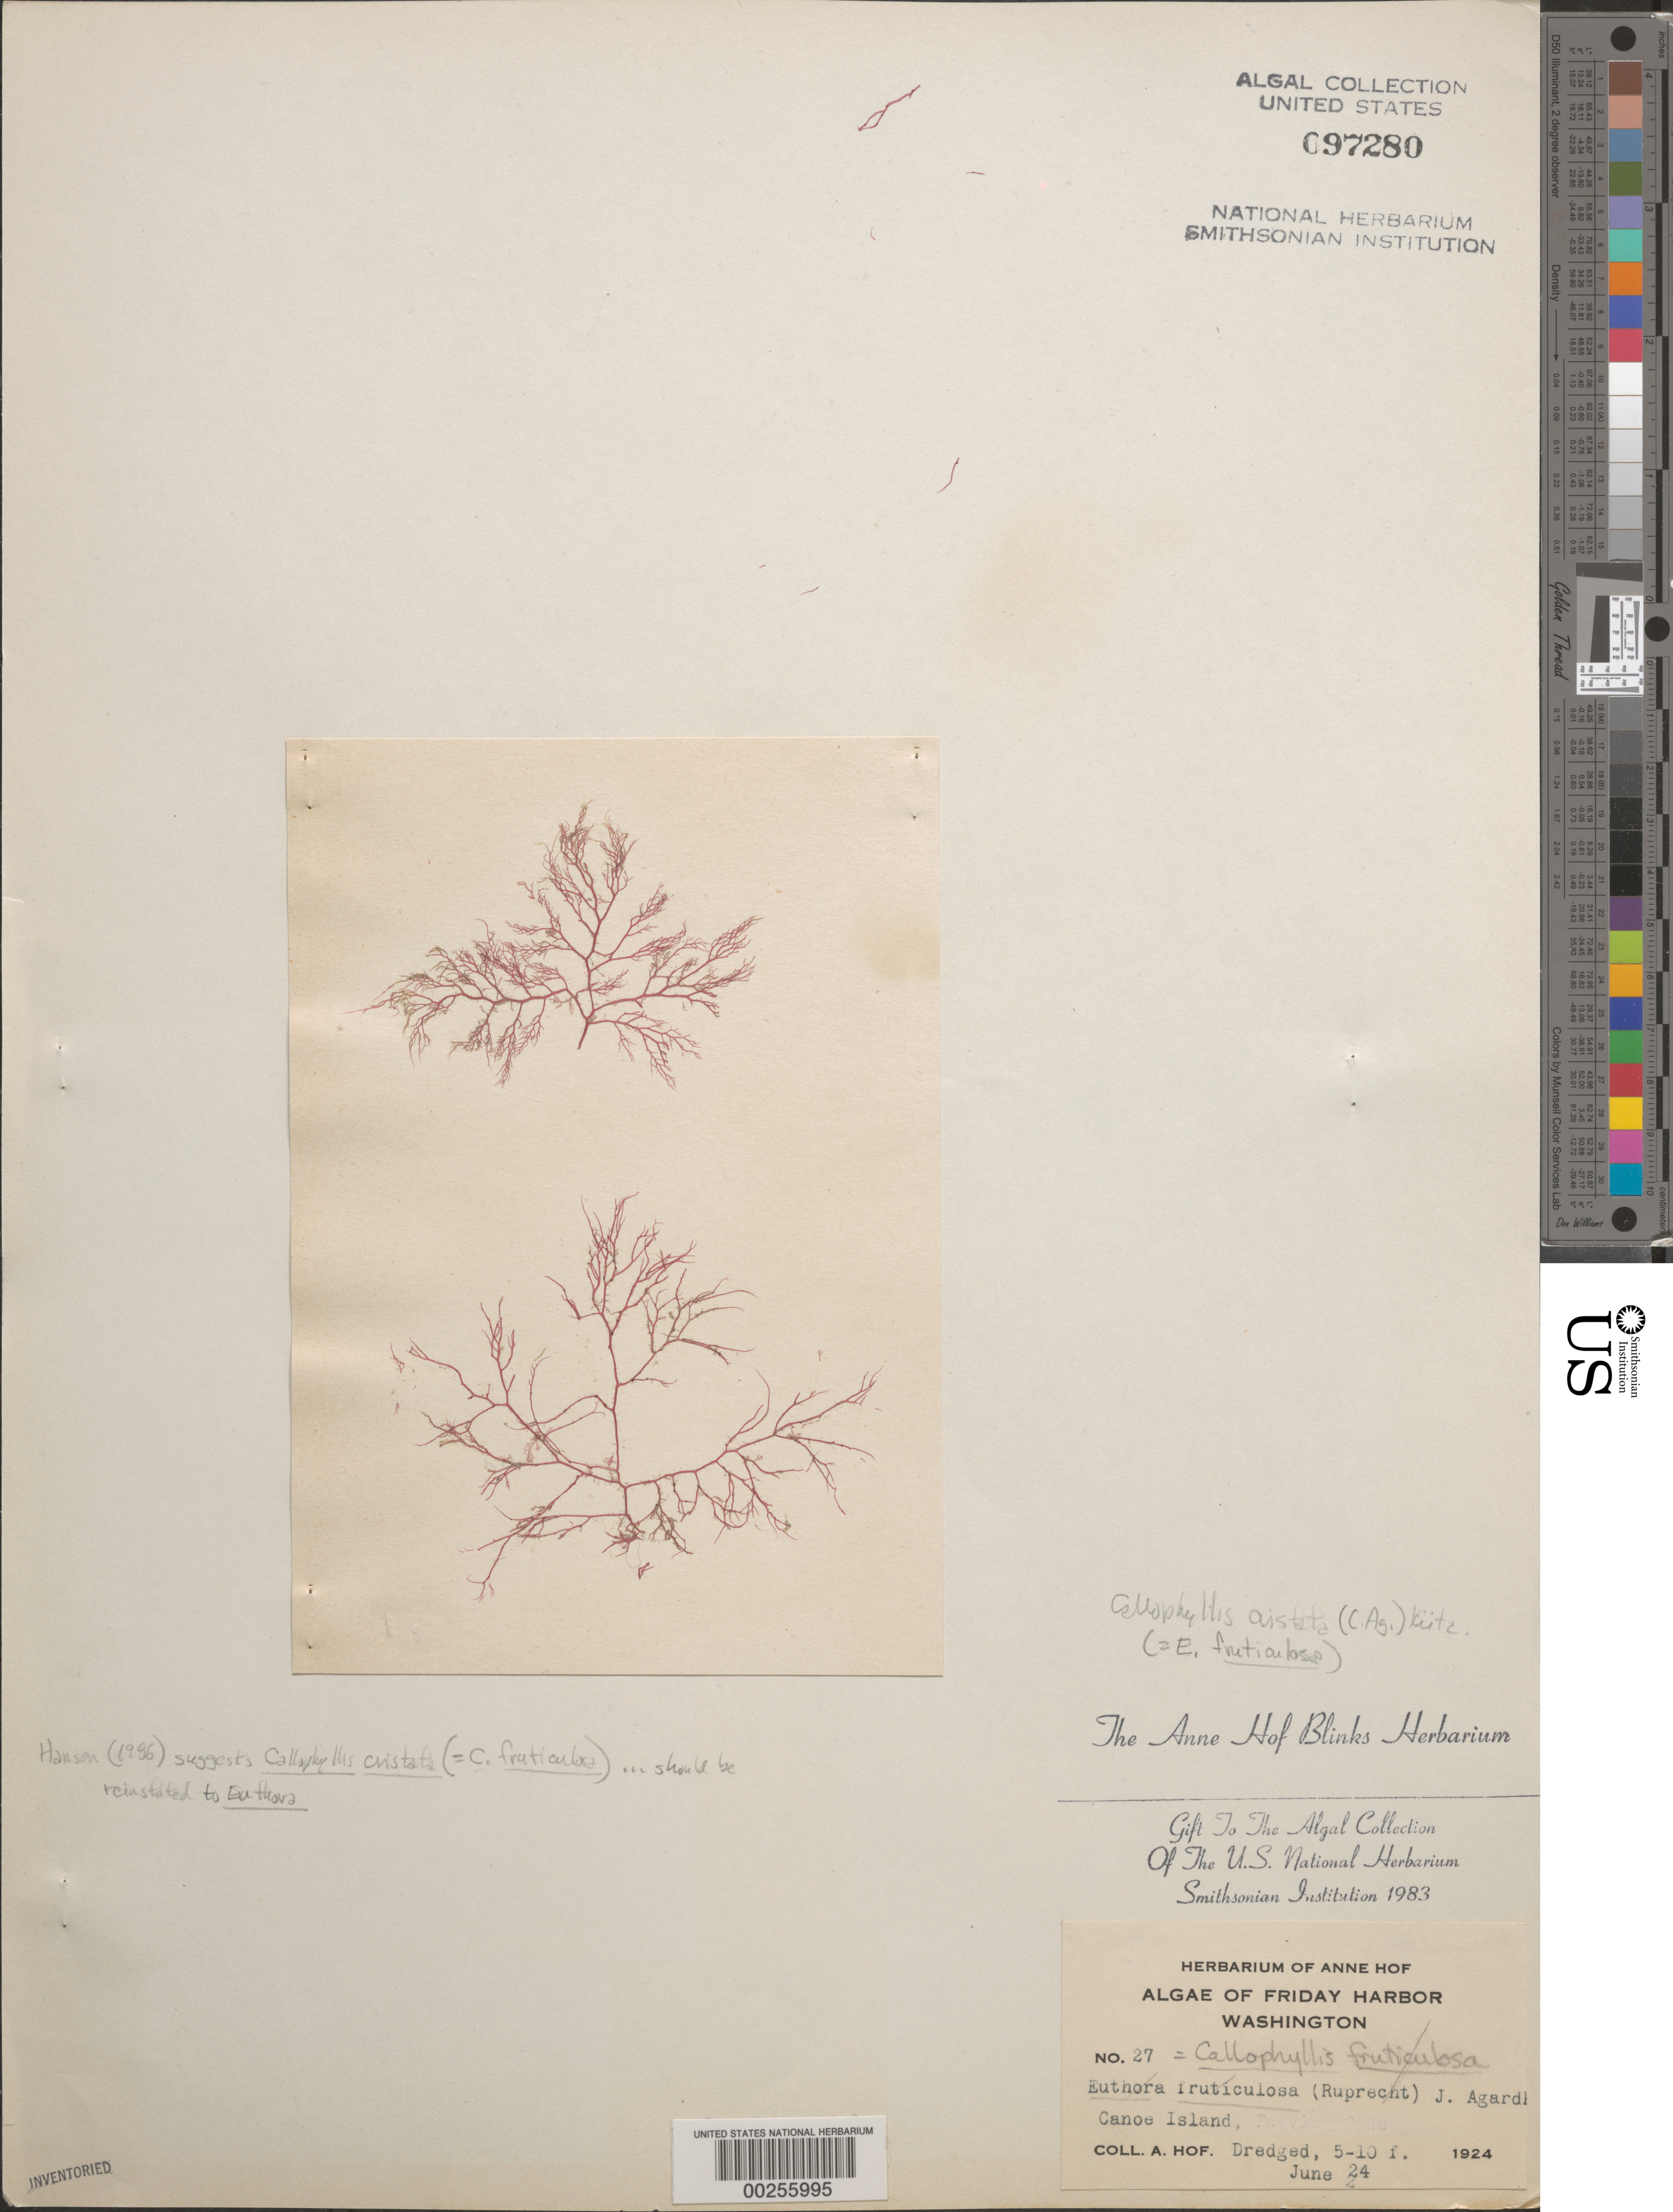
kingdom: Plantae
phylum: Rhodophyta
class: Florideophyceae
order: Gigartinales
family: Kallymeniaceae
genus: Euthora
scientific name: Euthora cristata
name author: (C. Agardh) J. Agardh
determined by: Algae name updating Project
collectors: A. Blinks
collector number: AHB 27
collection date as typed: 24 Jun 1924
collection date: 1924-06-24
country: United States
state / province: Washington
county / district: San Juan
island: Canoe Island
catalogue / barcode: US 97280